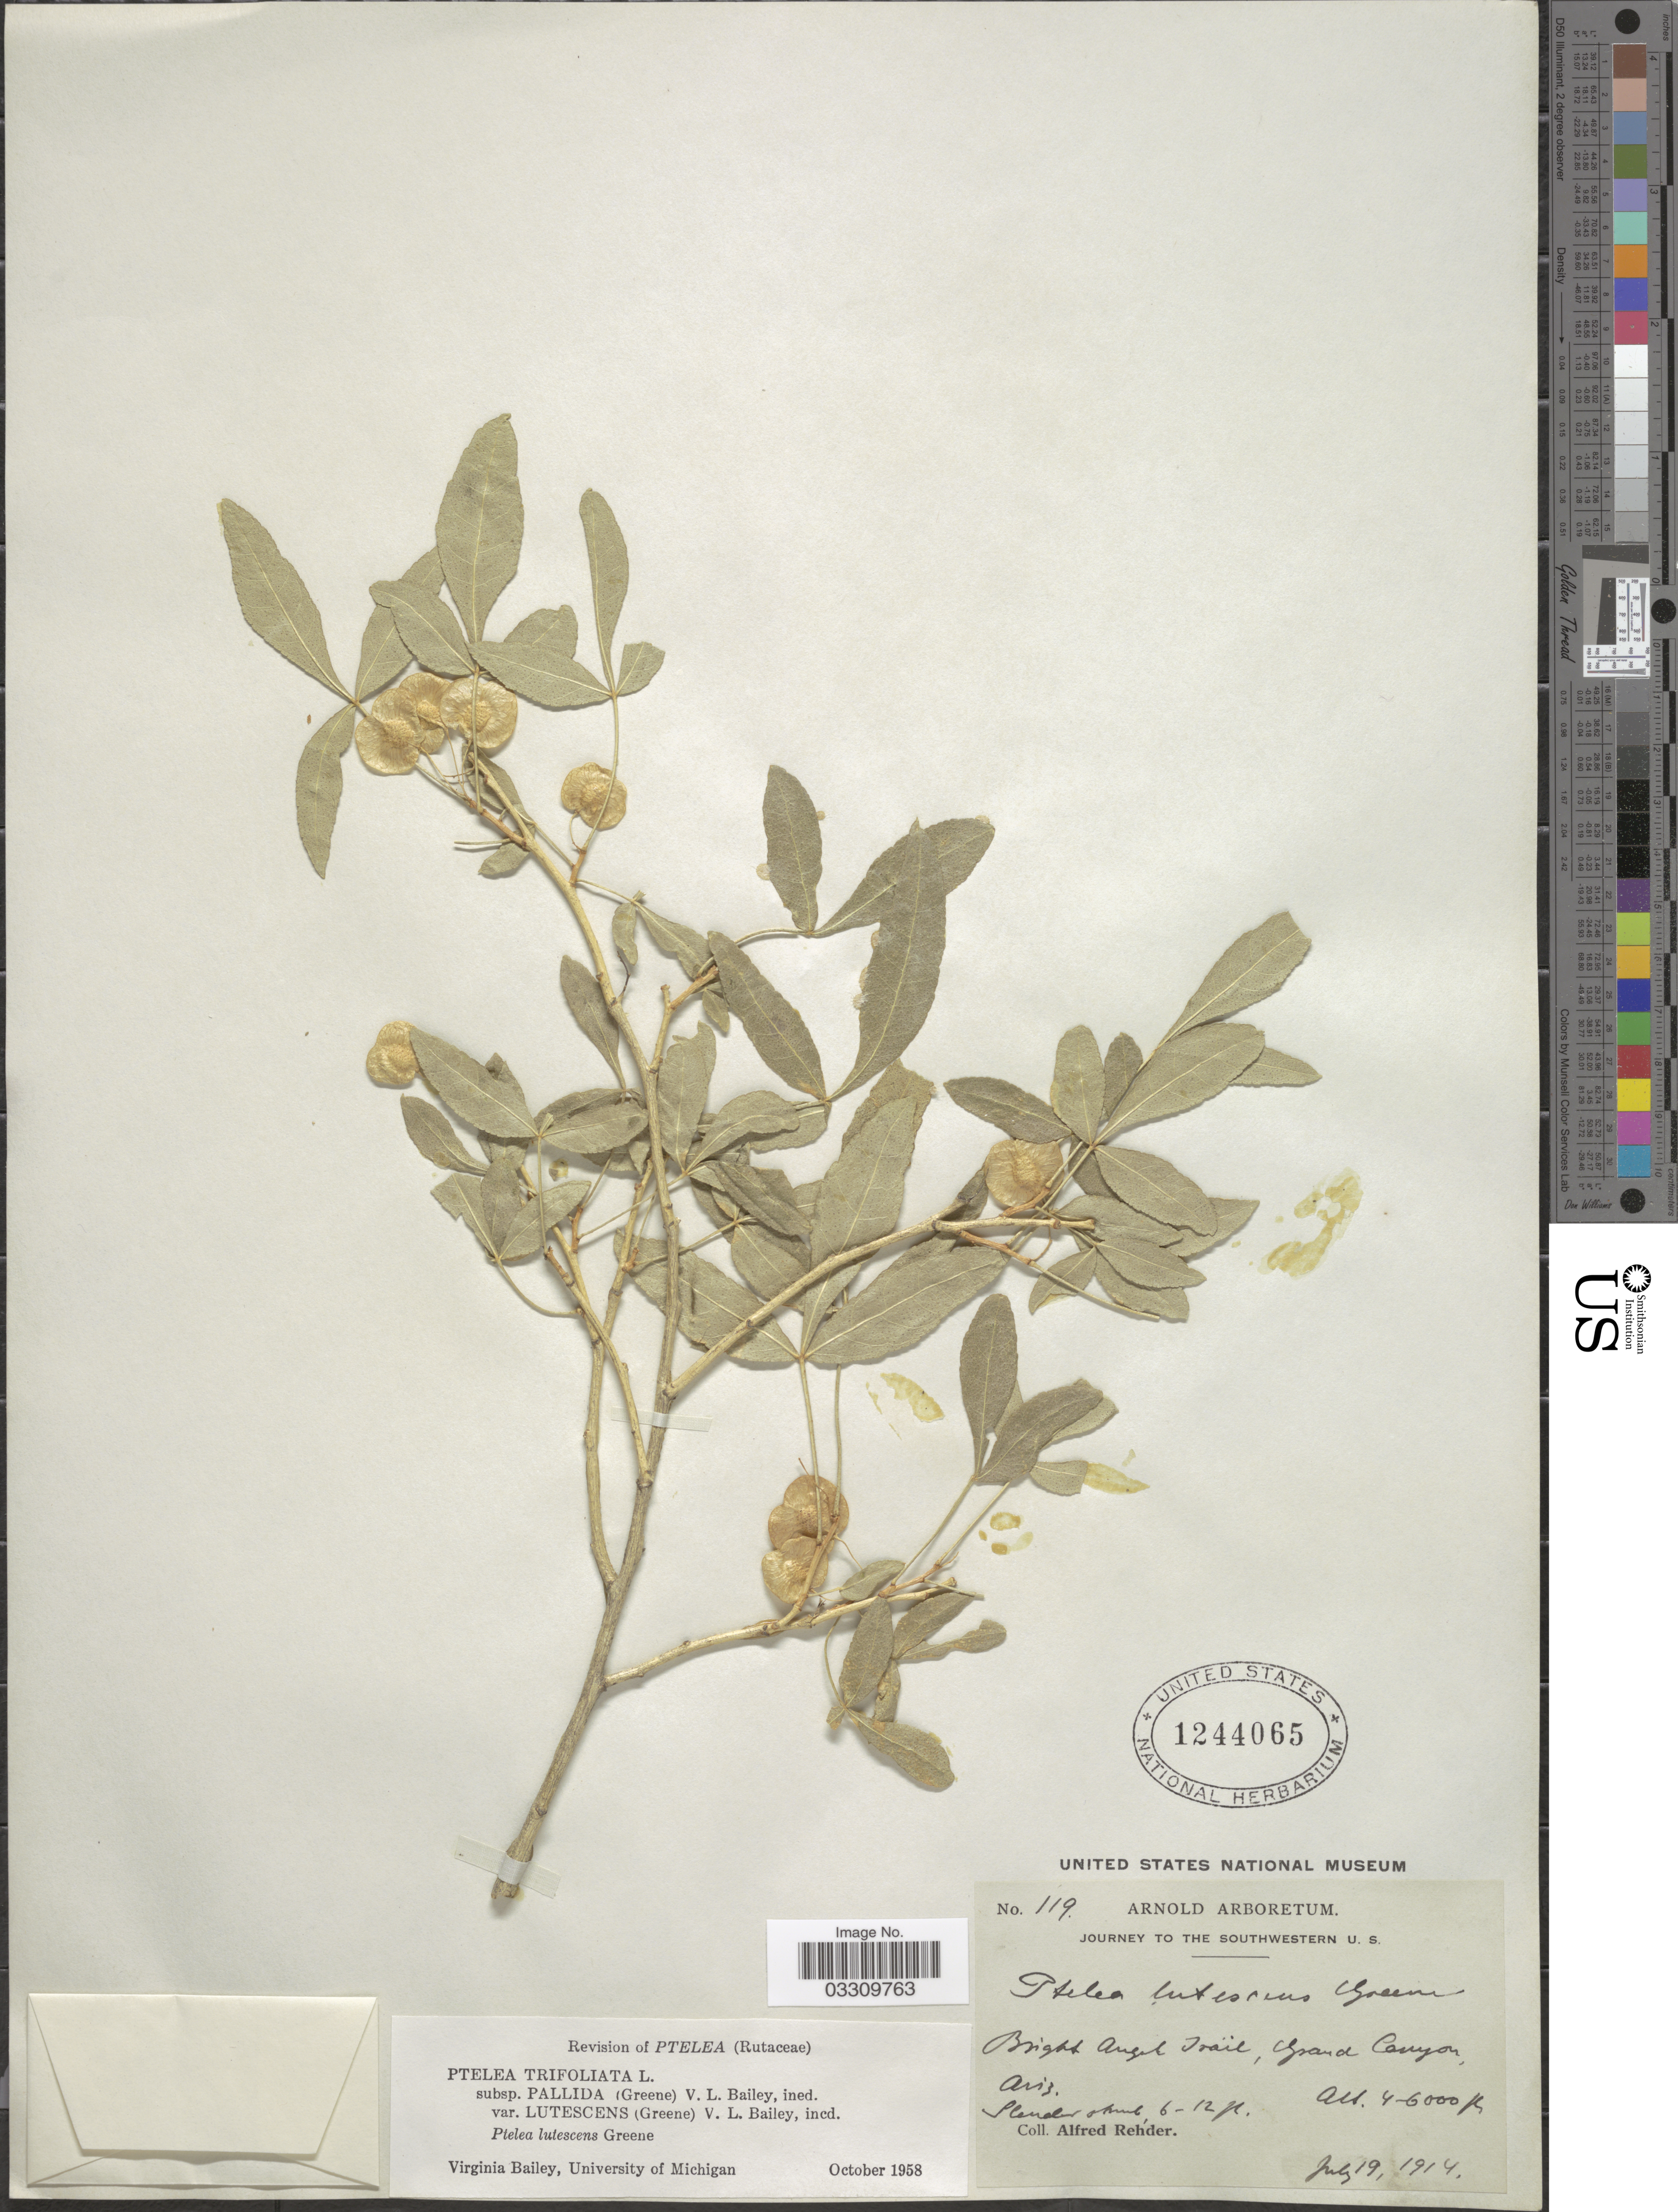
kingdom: Plantae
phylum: Tracheophyta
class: Magnoliopsida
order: Sapindales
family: Rutaceae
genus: Ptelea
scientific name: Ptelea trifoliata var. lutescens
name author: V. L. Bailey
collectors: A. Rehder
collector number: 119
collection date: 1914-07-19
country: United States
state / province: Arizona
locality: Southwestern U. S. Bright Angel Trail, Grand Canyon.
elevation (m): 1219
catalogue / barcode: US 1244065